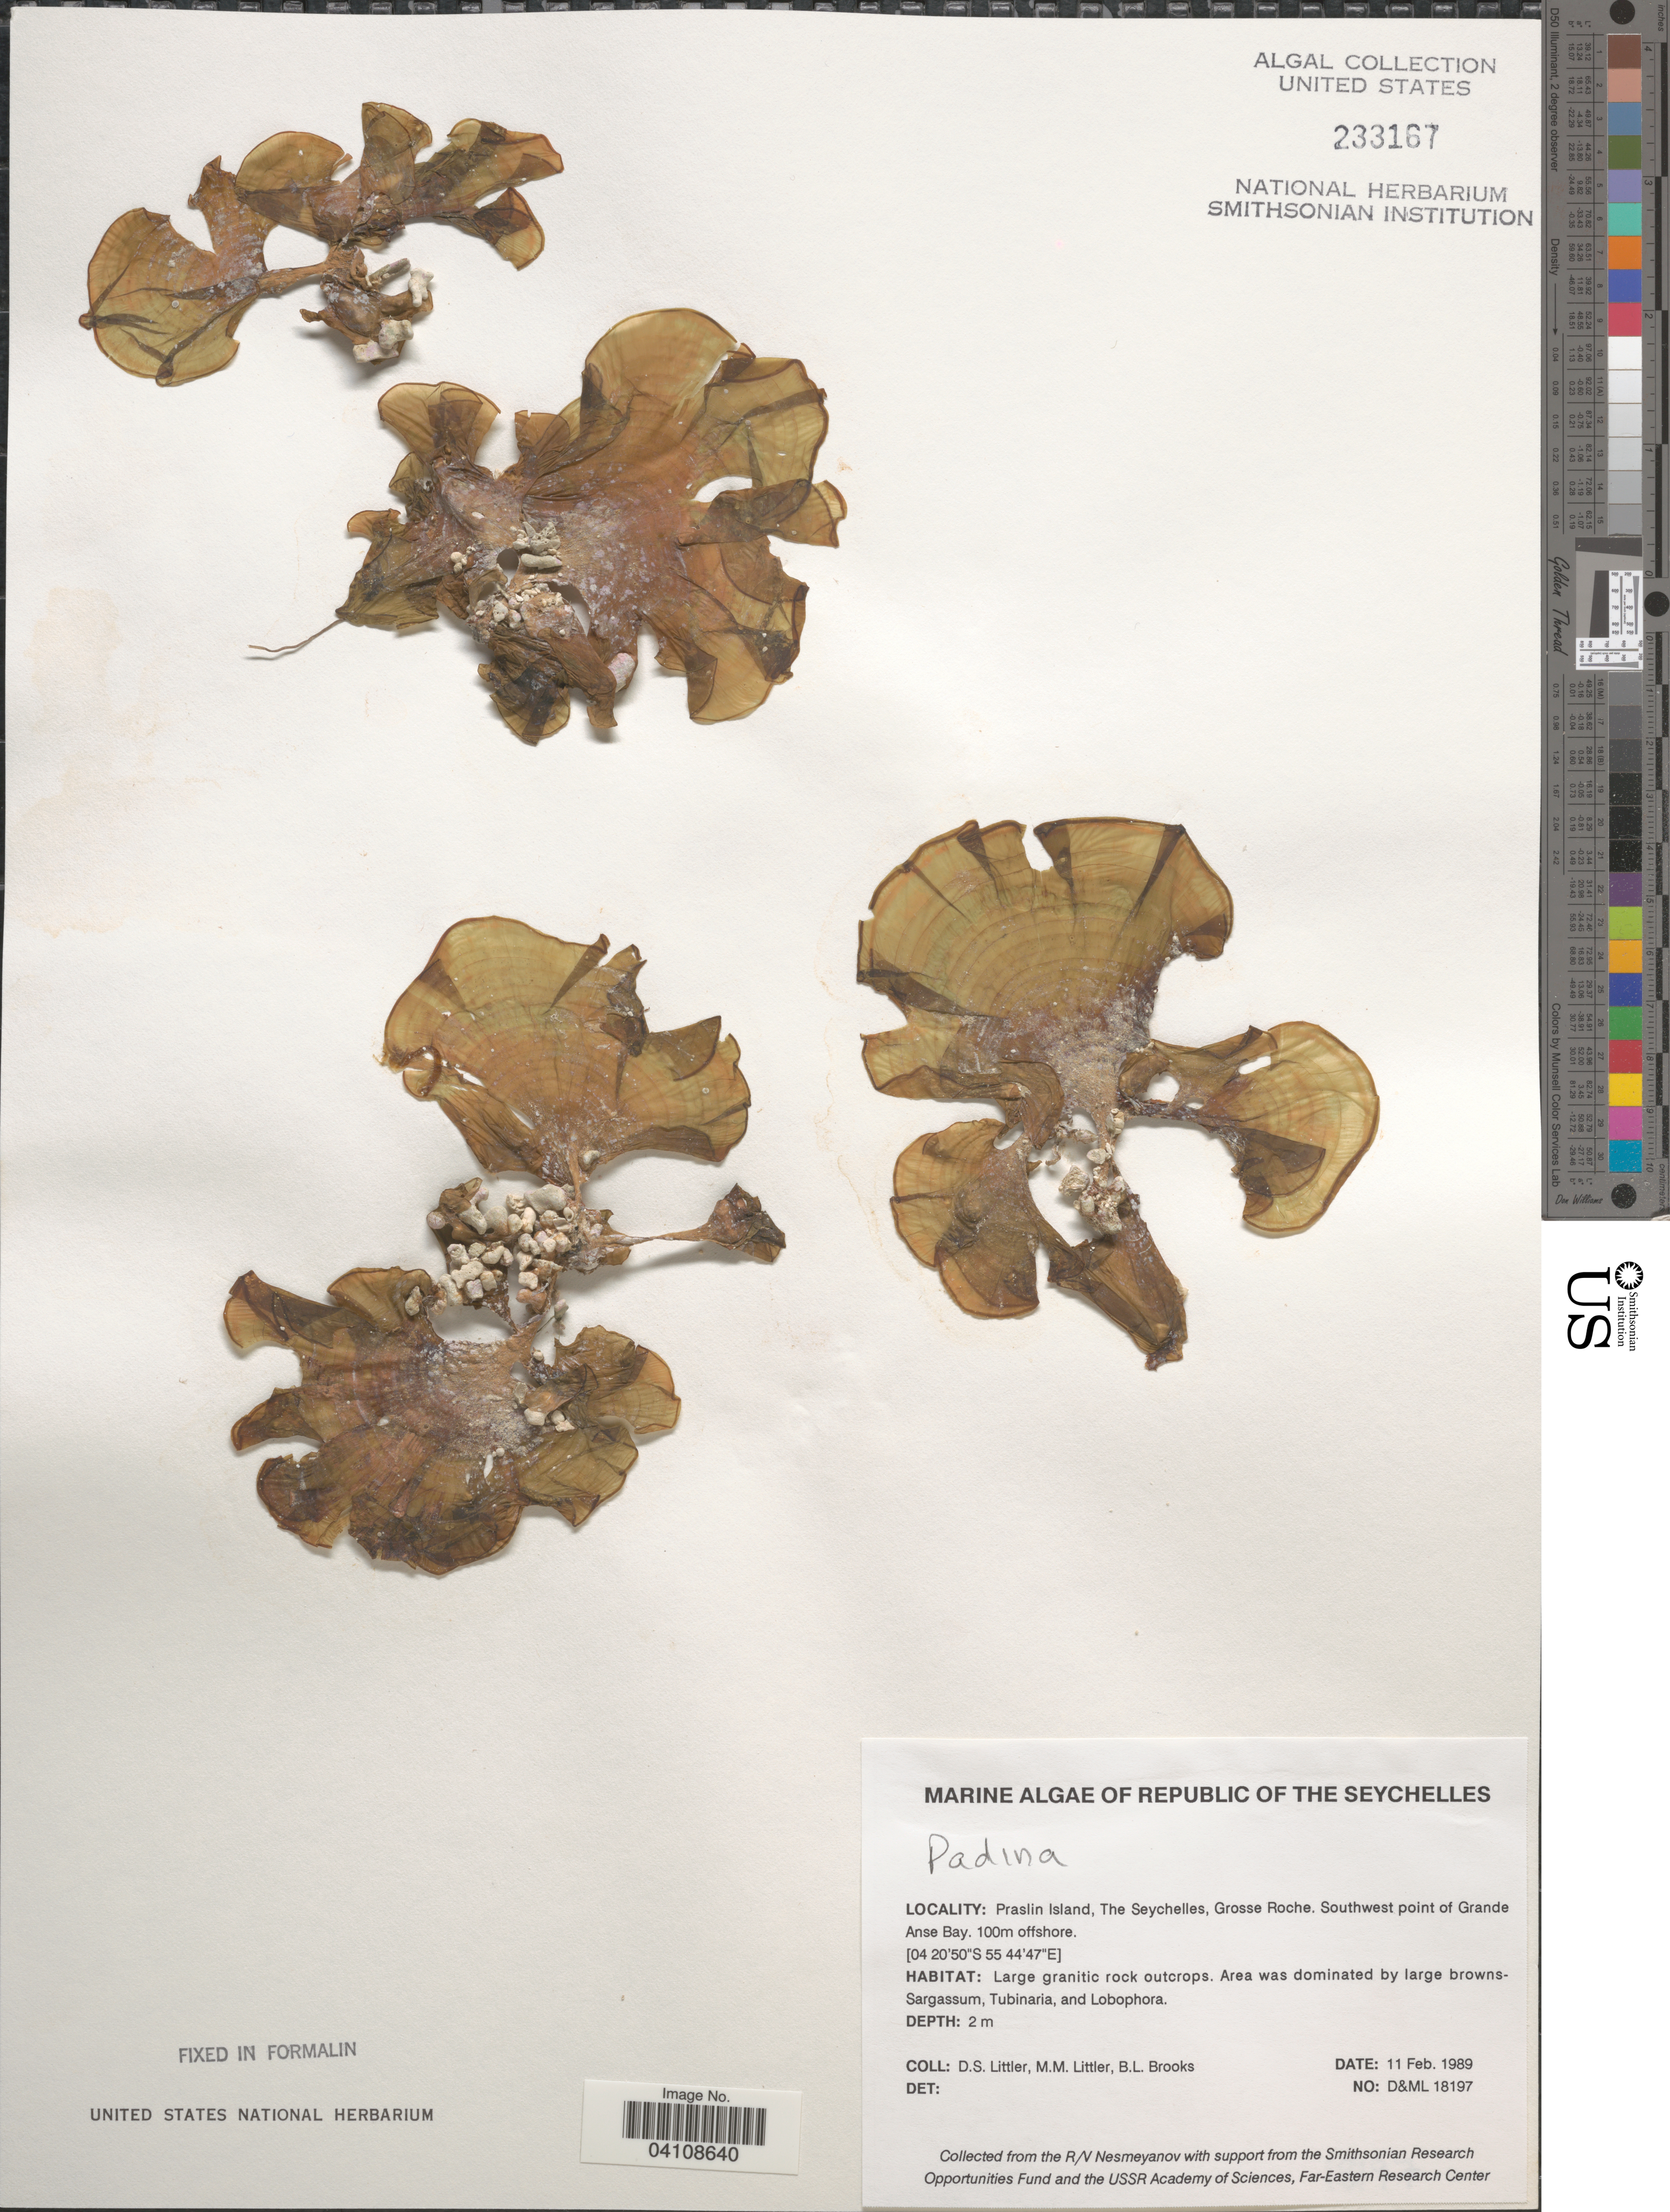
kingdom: Chromista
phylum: Ochrophyta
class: Phaeophyceae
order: Dictyotales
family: Dictyotaceae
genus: Padina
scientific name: Padina sp.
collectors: D. S. Littler & B. Brooks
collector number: D&ML18197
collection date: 1989-02-11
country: Seychelles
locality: Republic of The Seychelles. Praslin Island, Grosse Roche. Southwest point of Grande Anse Bay. 100m offshore.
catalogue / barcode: US 233167